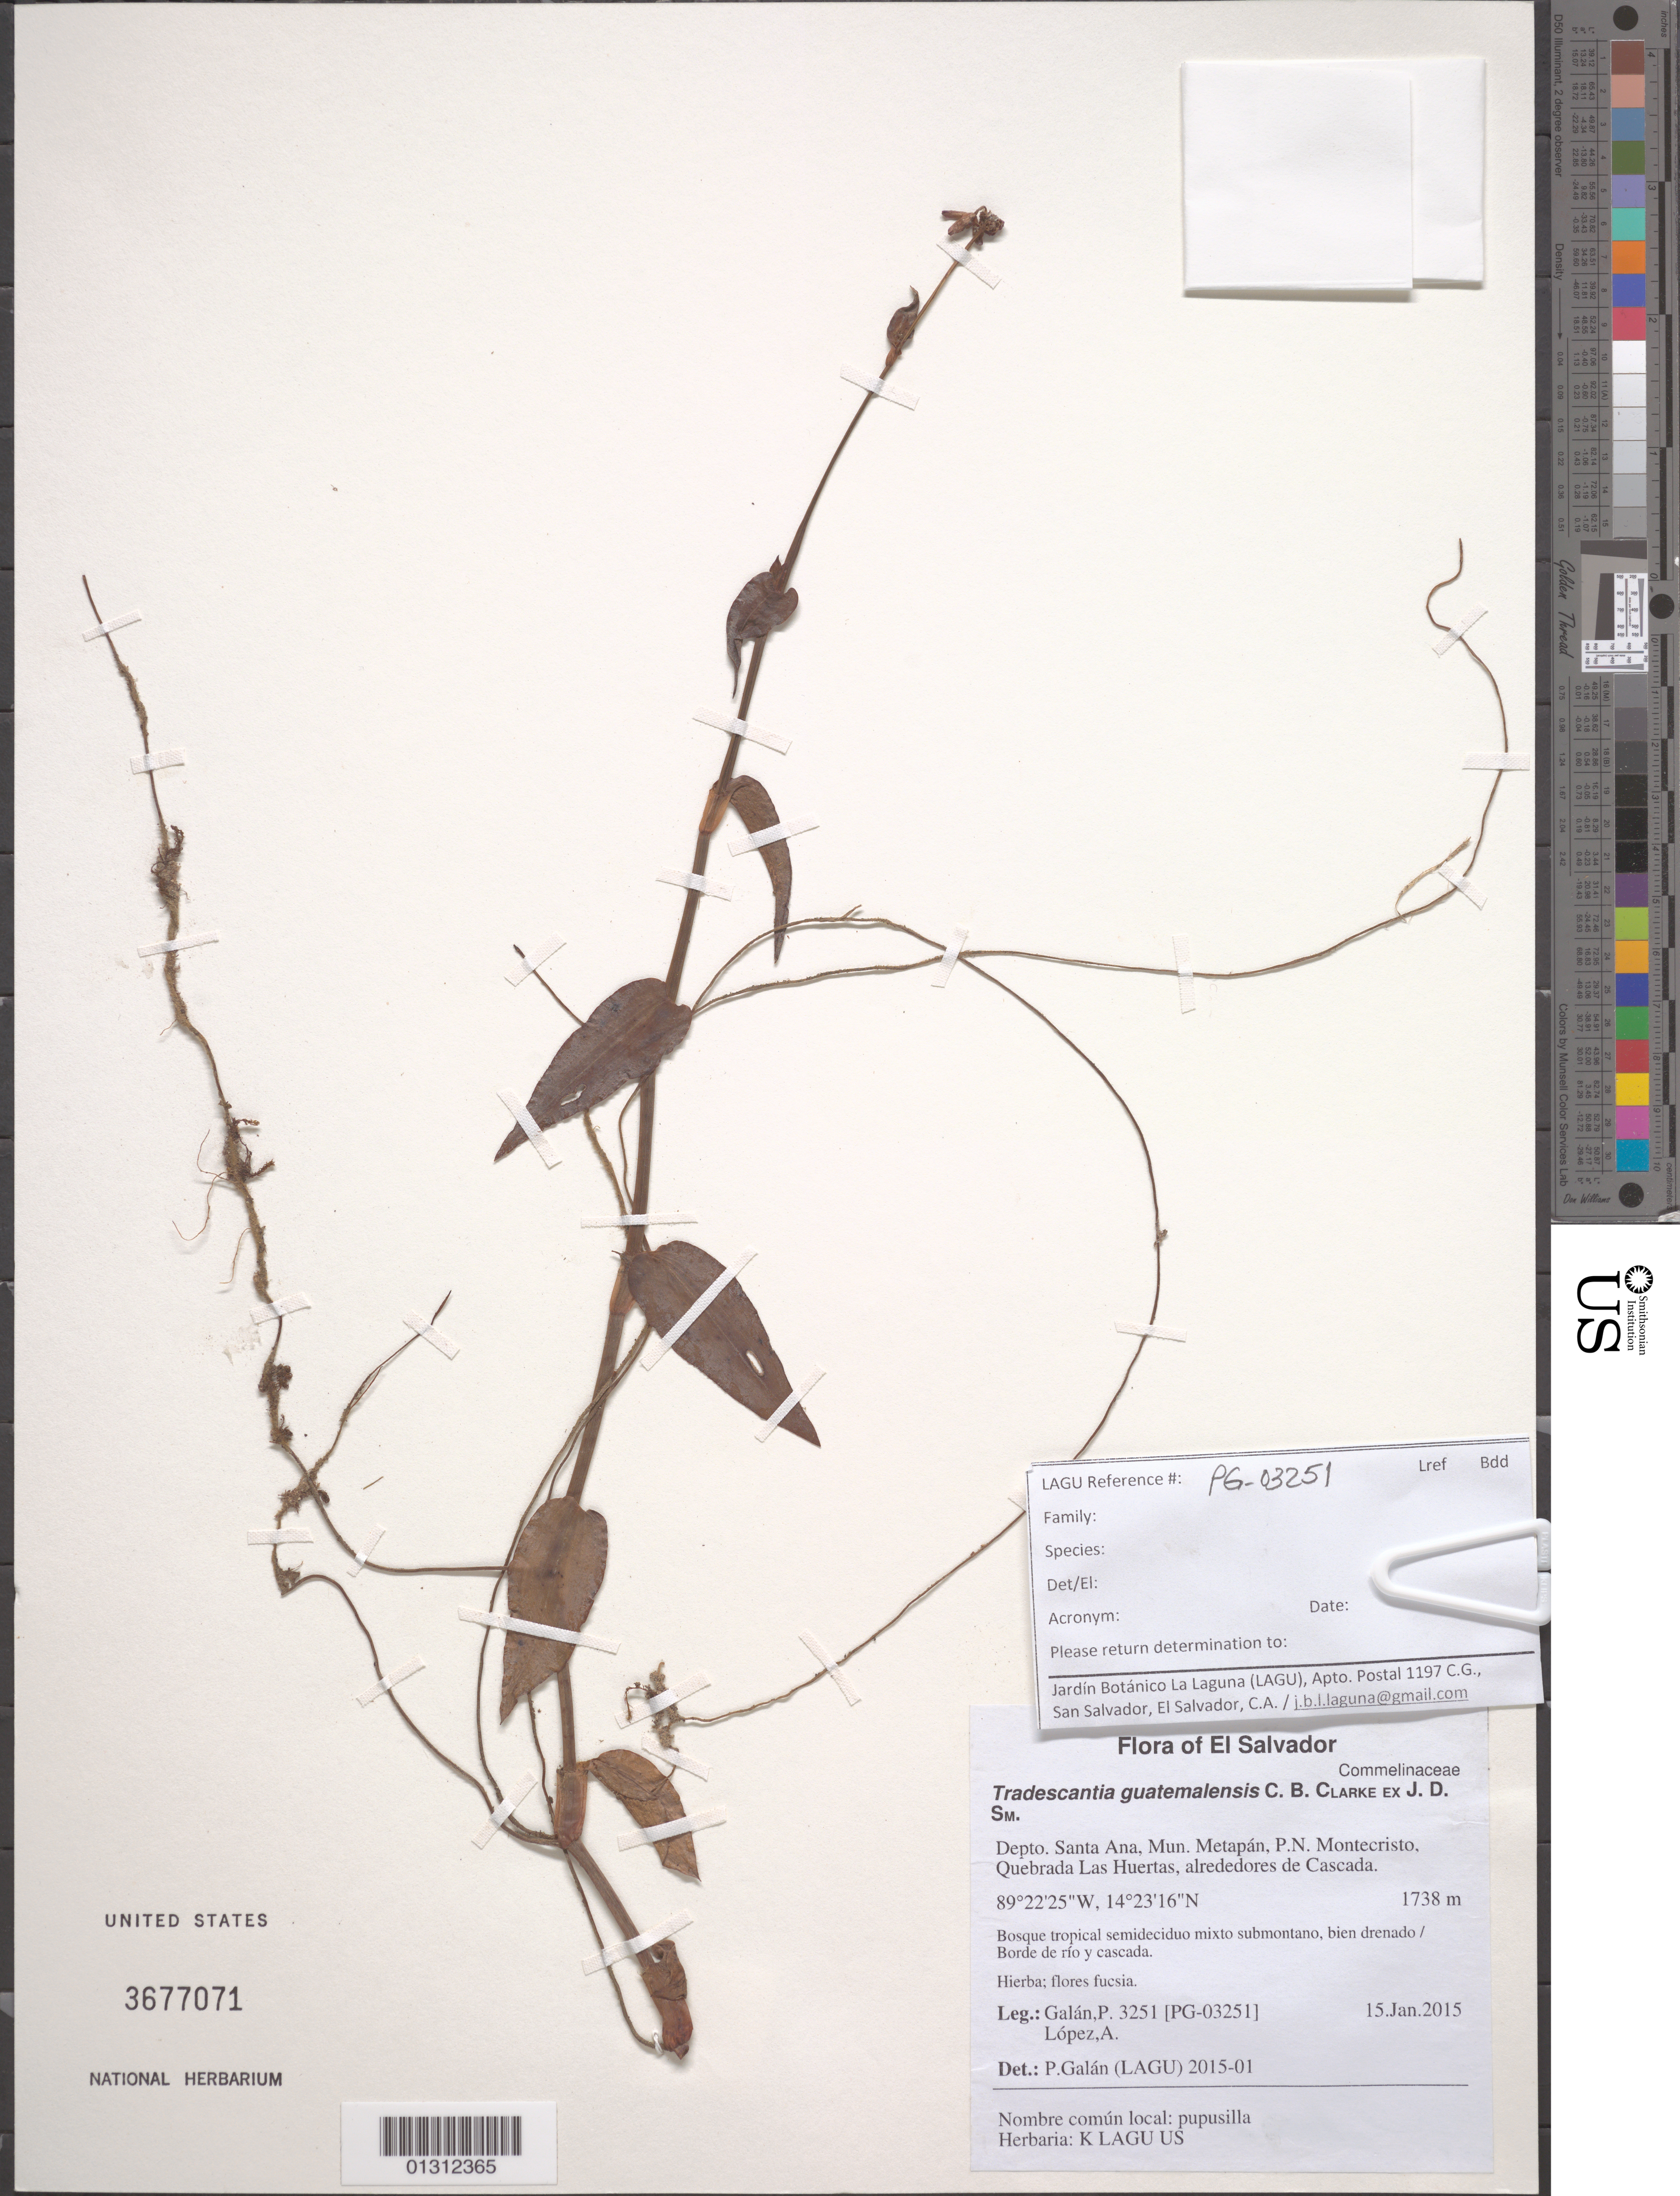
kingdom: Plantae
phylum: Tracheophyta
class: Liliopsida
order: Commelinales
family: Commelinaceae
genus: Tradescantia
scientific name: Tradescantia guatemalensis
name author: C.B. Clarke ex Donn. Sm.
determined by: Galan, P.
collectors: P. Galan & A. López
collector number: PG-03251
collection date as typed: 15.Jan.2015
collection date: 2015-01-15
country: El Salvador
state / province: Santa Ana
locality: Depto. Santa Ana, Mun Metapán, P.N. Montecristo, Quebrada Las Huertas, alrededores de Cascada.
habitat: Bosque tropical semideciduo mixto submontano, bien drenado / Borde de río y cascada.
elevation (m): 1738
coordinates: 14 23 16 N, 89 22 25 W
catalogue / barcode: US 3677071